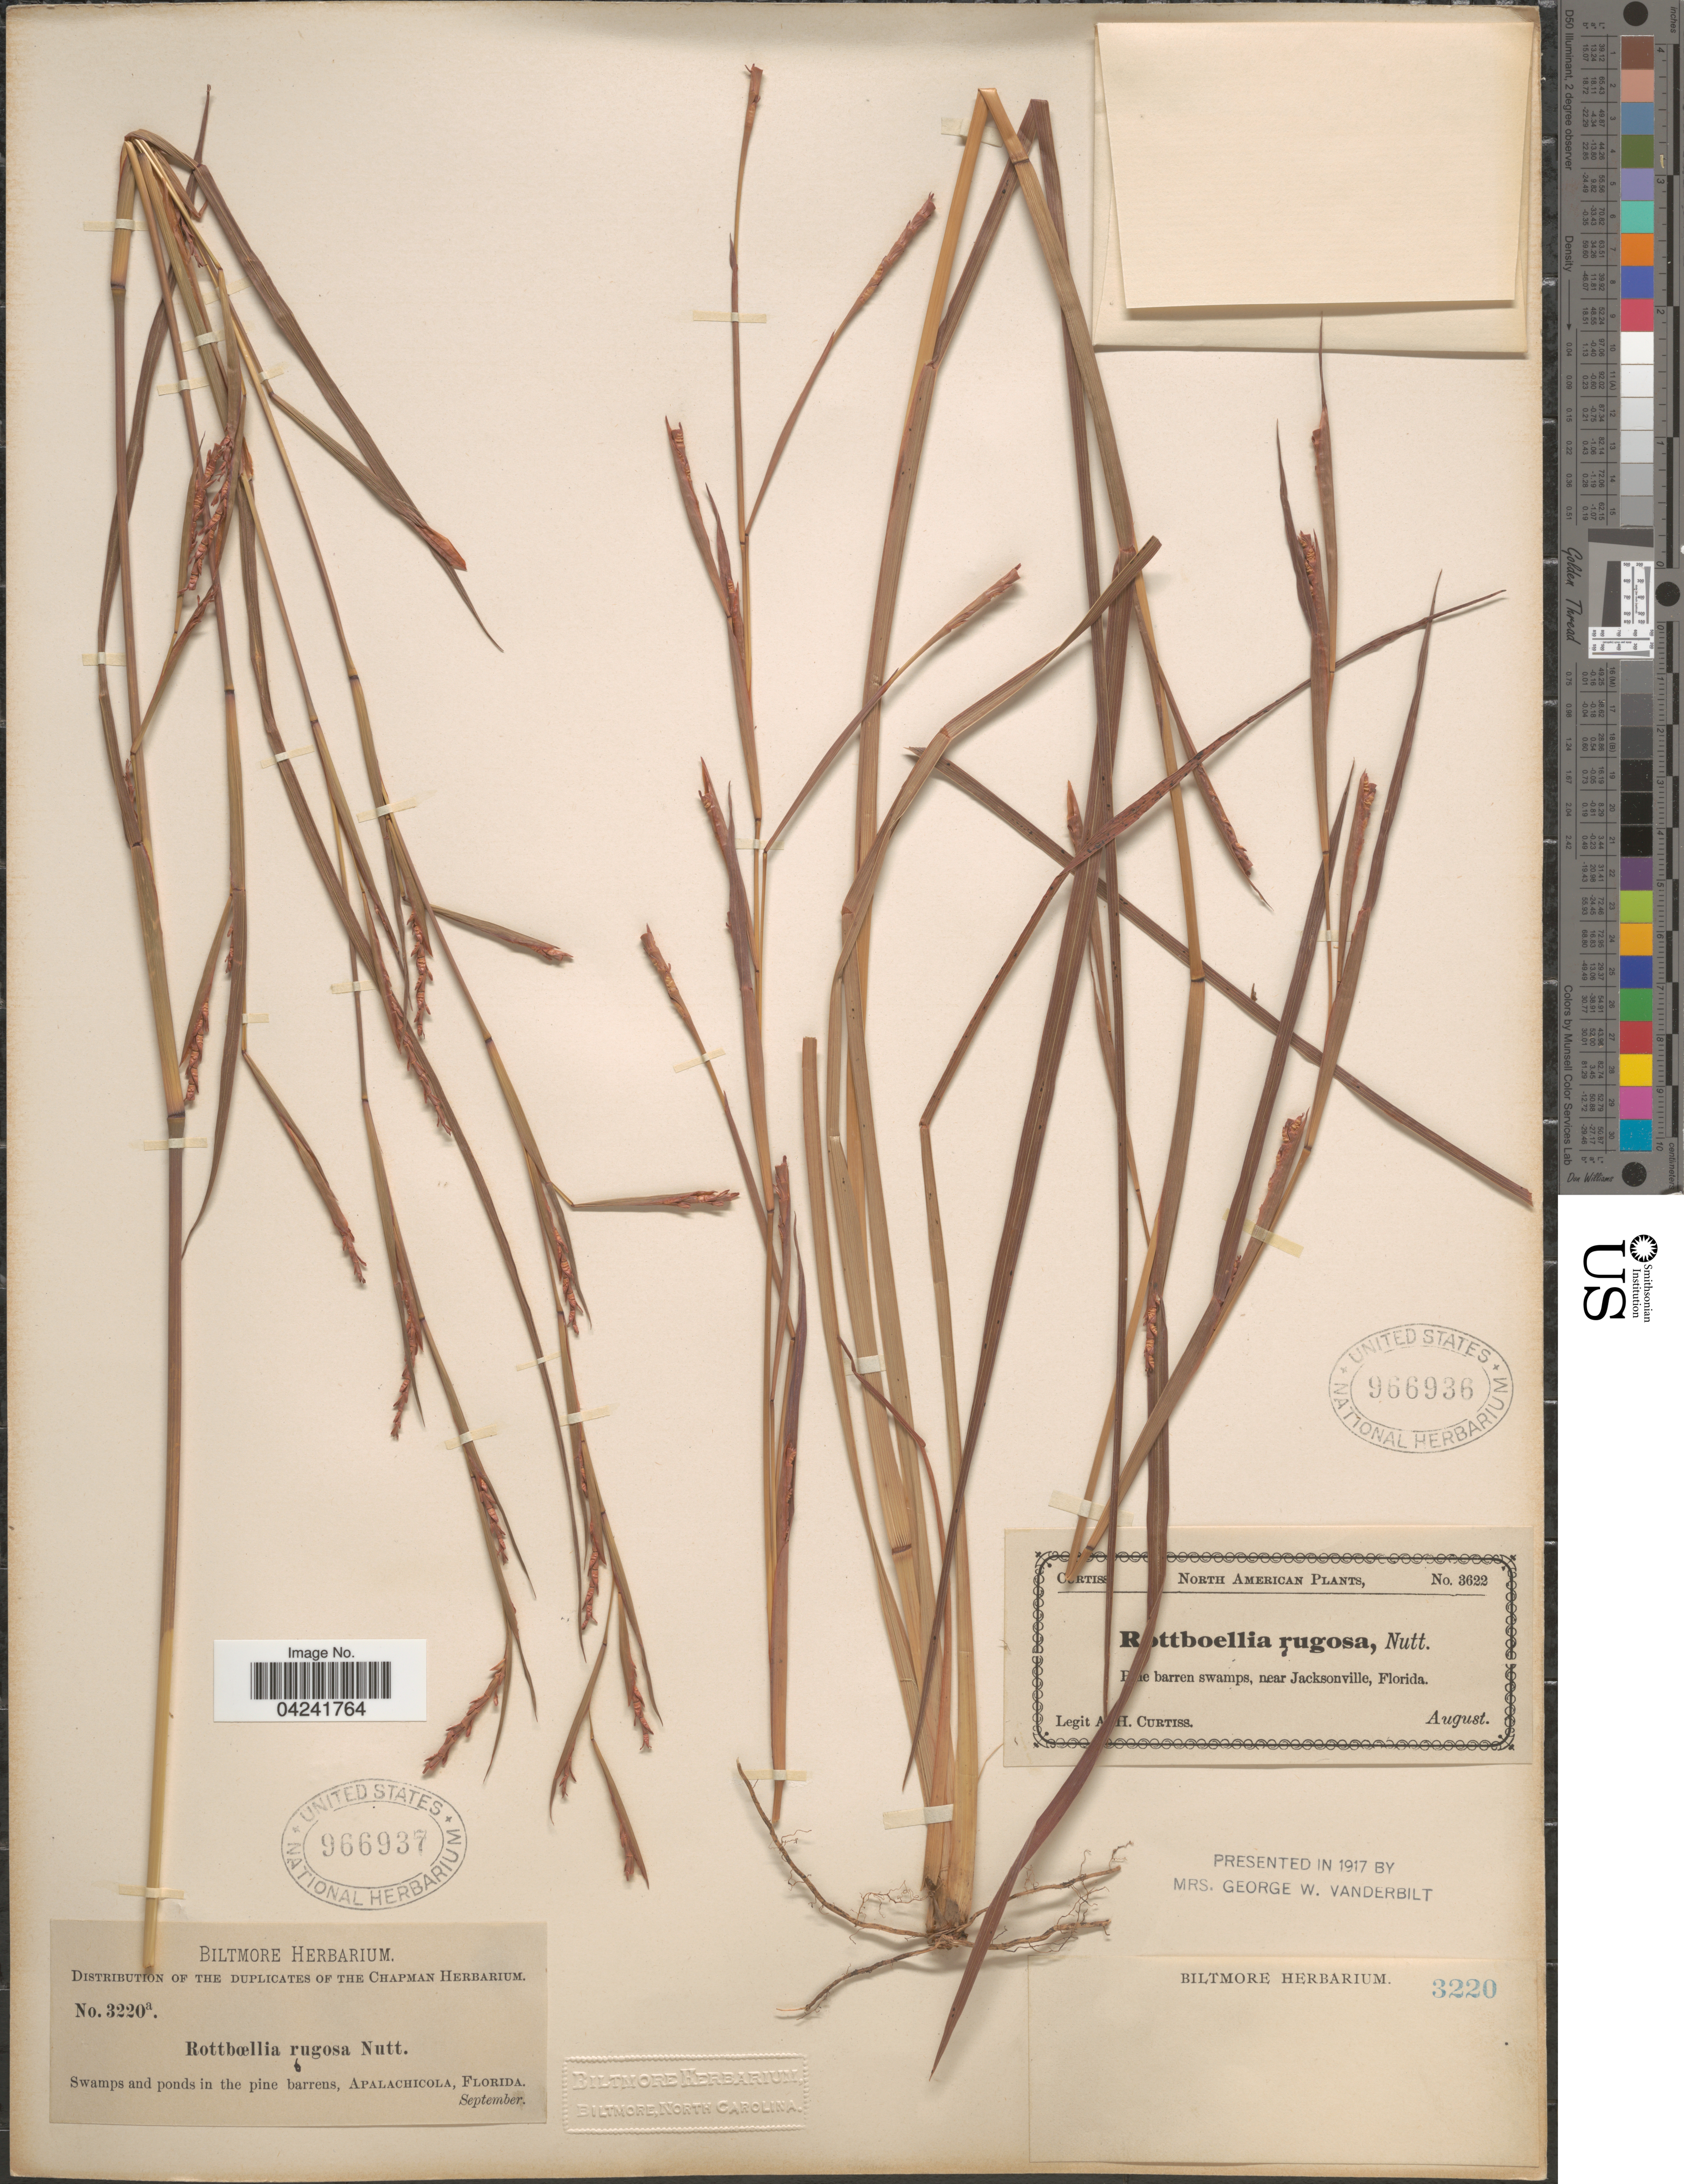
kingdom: Plantae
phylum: Tracheophyta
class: Liliopsida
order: Poales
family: Poaceae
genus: Mnesithea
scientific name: Mnesithea rugosa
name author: (Nutt.) de Koning & Sosef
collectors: A. H. Curtiss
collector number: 3622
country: United States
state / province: Florida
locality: Pine barren swamps, near Jacksonville.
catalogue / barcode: US 966936-2